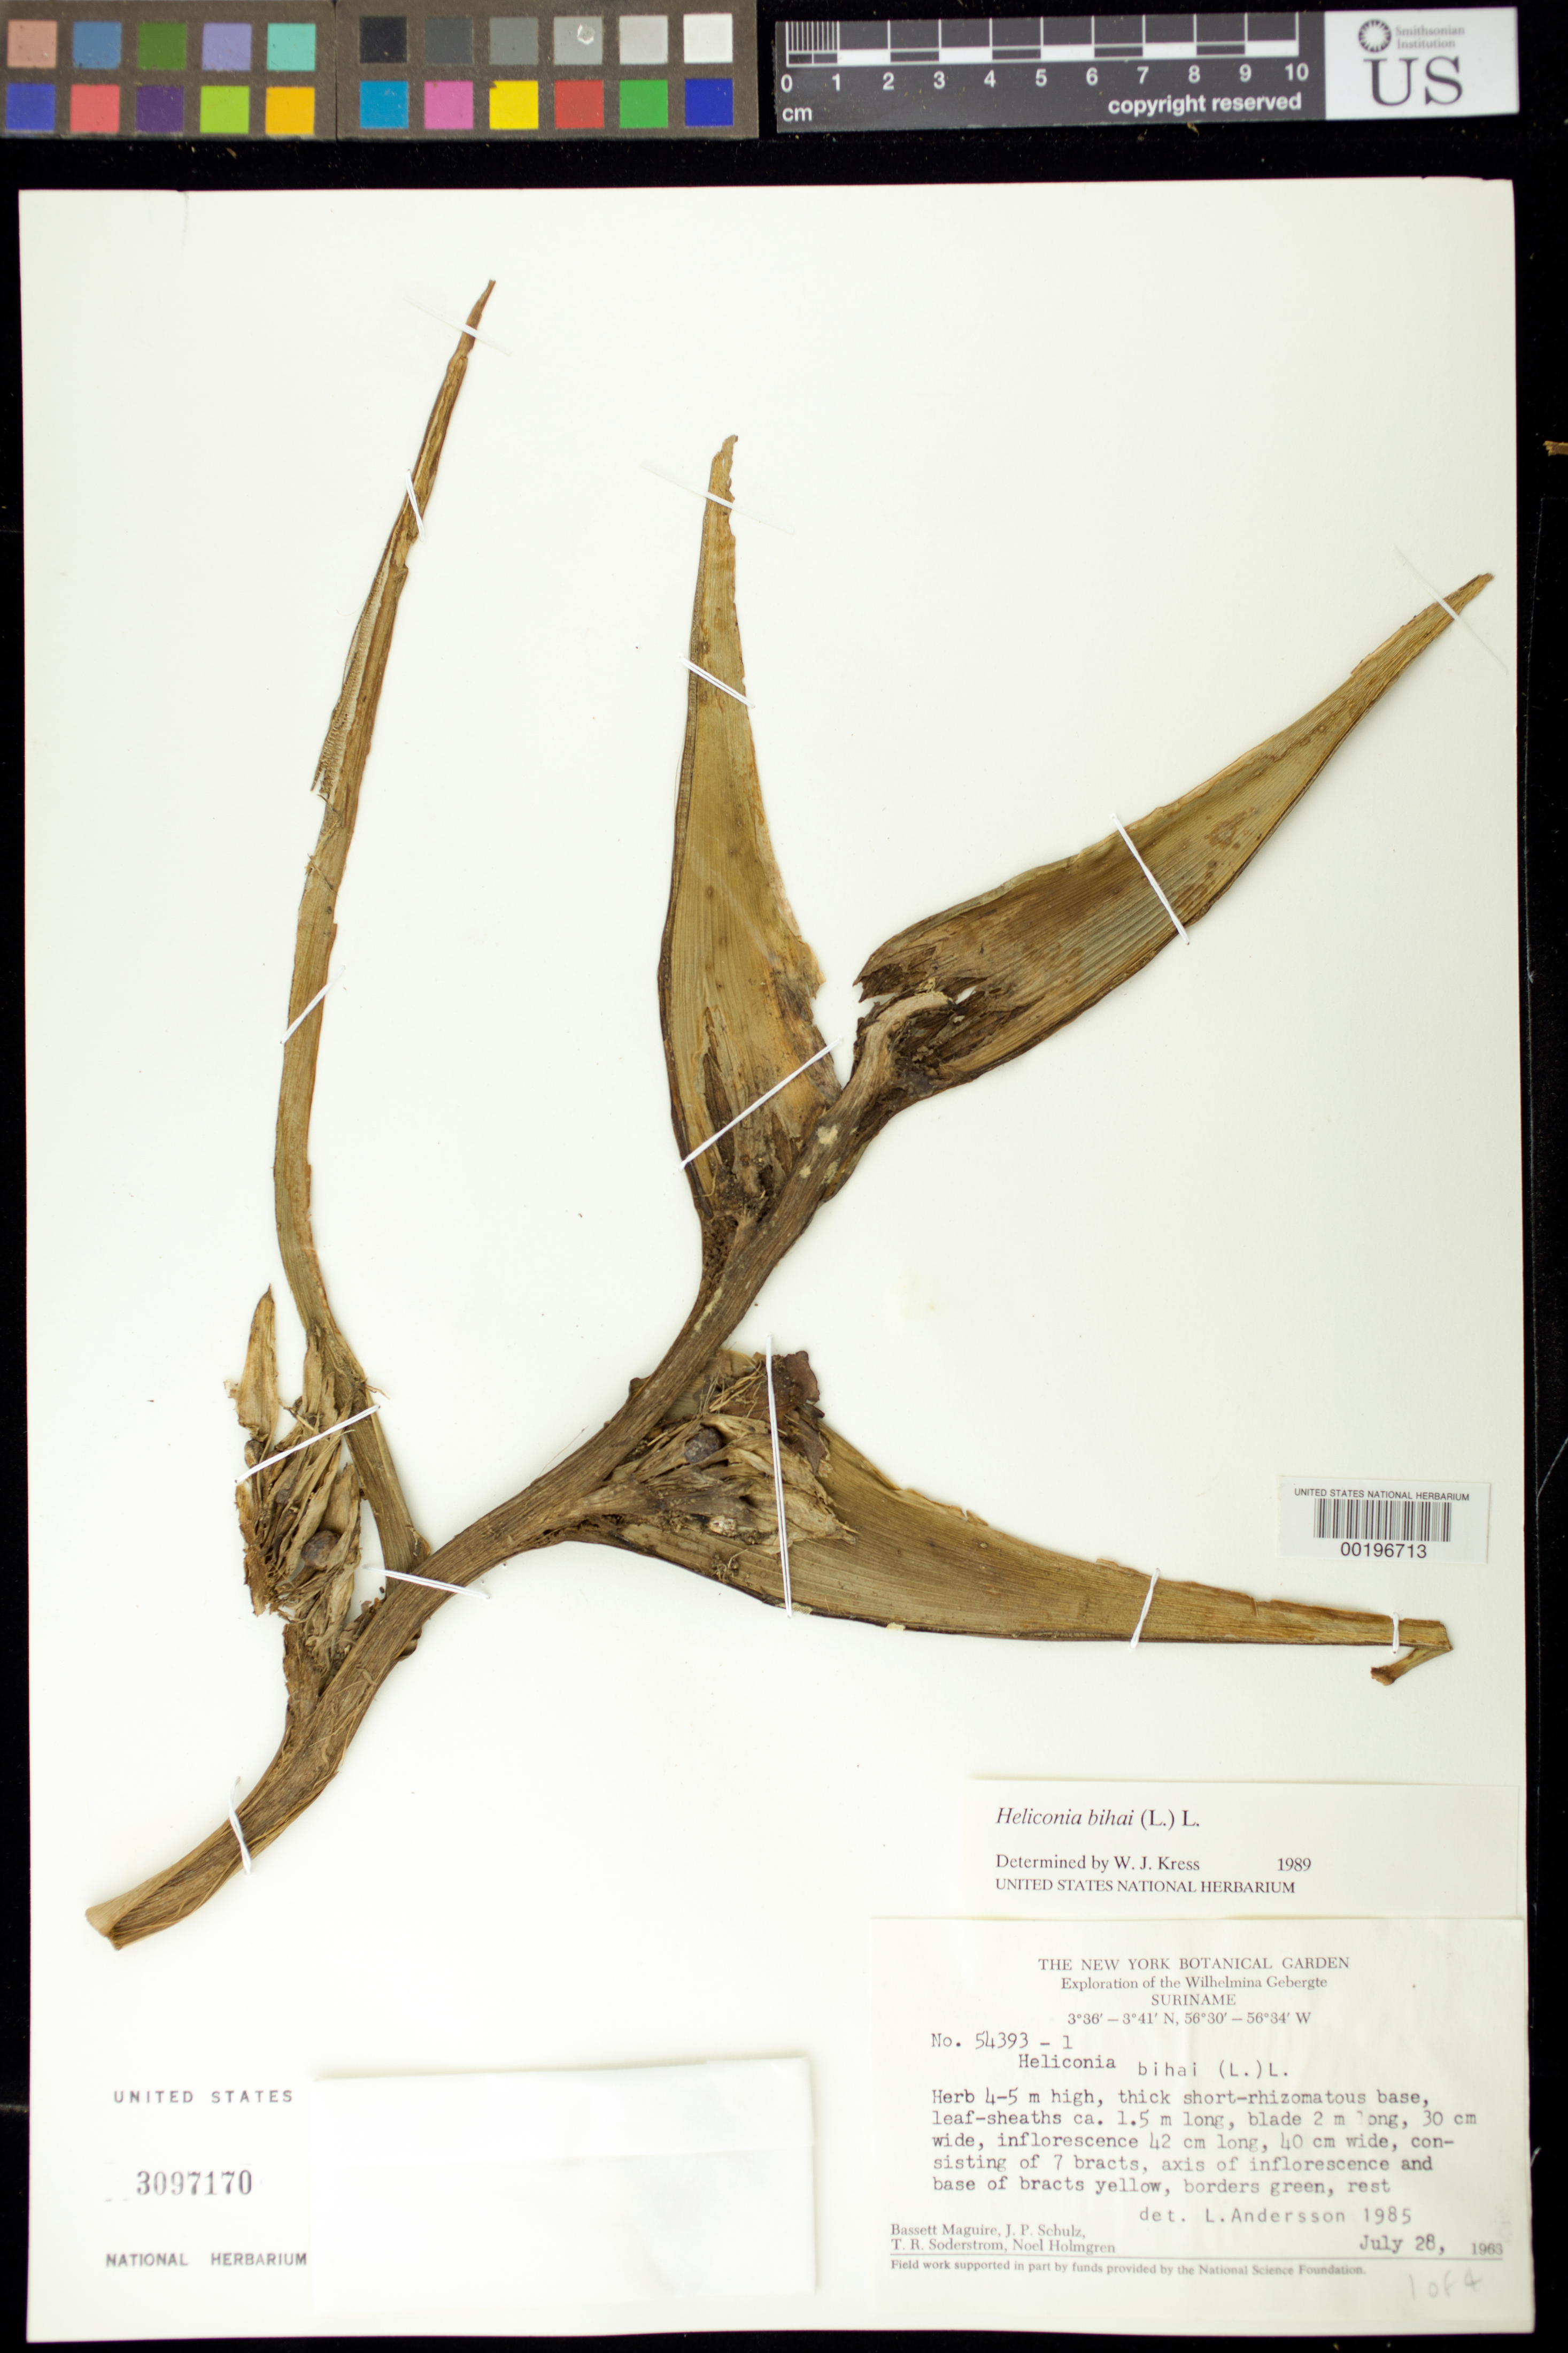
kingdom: Plantae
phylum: Tracheophyta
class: Liliopsida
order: Zingiberales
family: Heliconiaceae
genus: Heliconia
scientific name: Heliconia bihai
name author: (L.) L.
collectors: B. Maguire, J. P. Schulz, T. R. Soderstrom & N. H. Holmgren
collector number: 54393-1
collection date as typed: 28 Jul 1963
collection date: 1963-07-28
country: Suriname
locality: Wilhelmina gebirgte; 3 km s. of juliana top, 12 km n. of lucie rivier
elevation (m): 300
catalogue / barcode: US 3097170